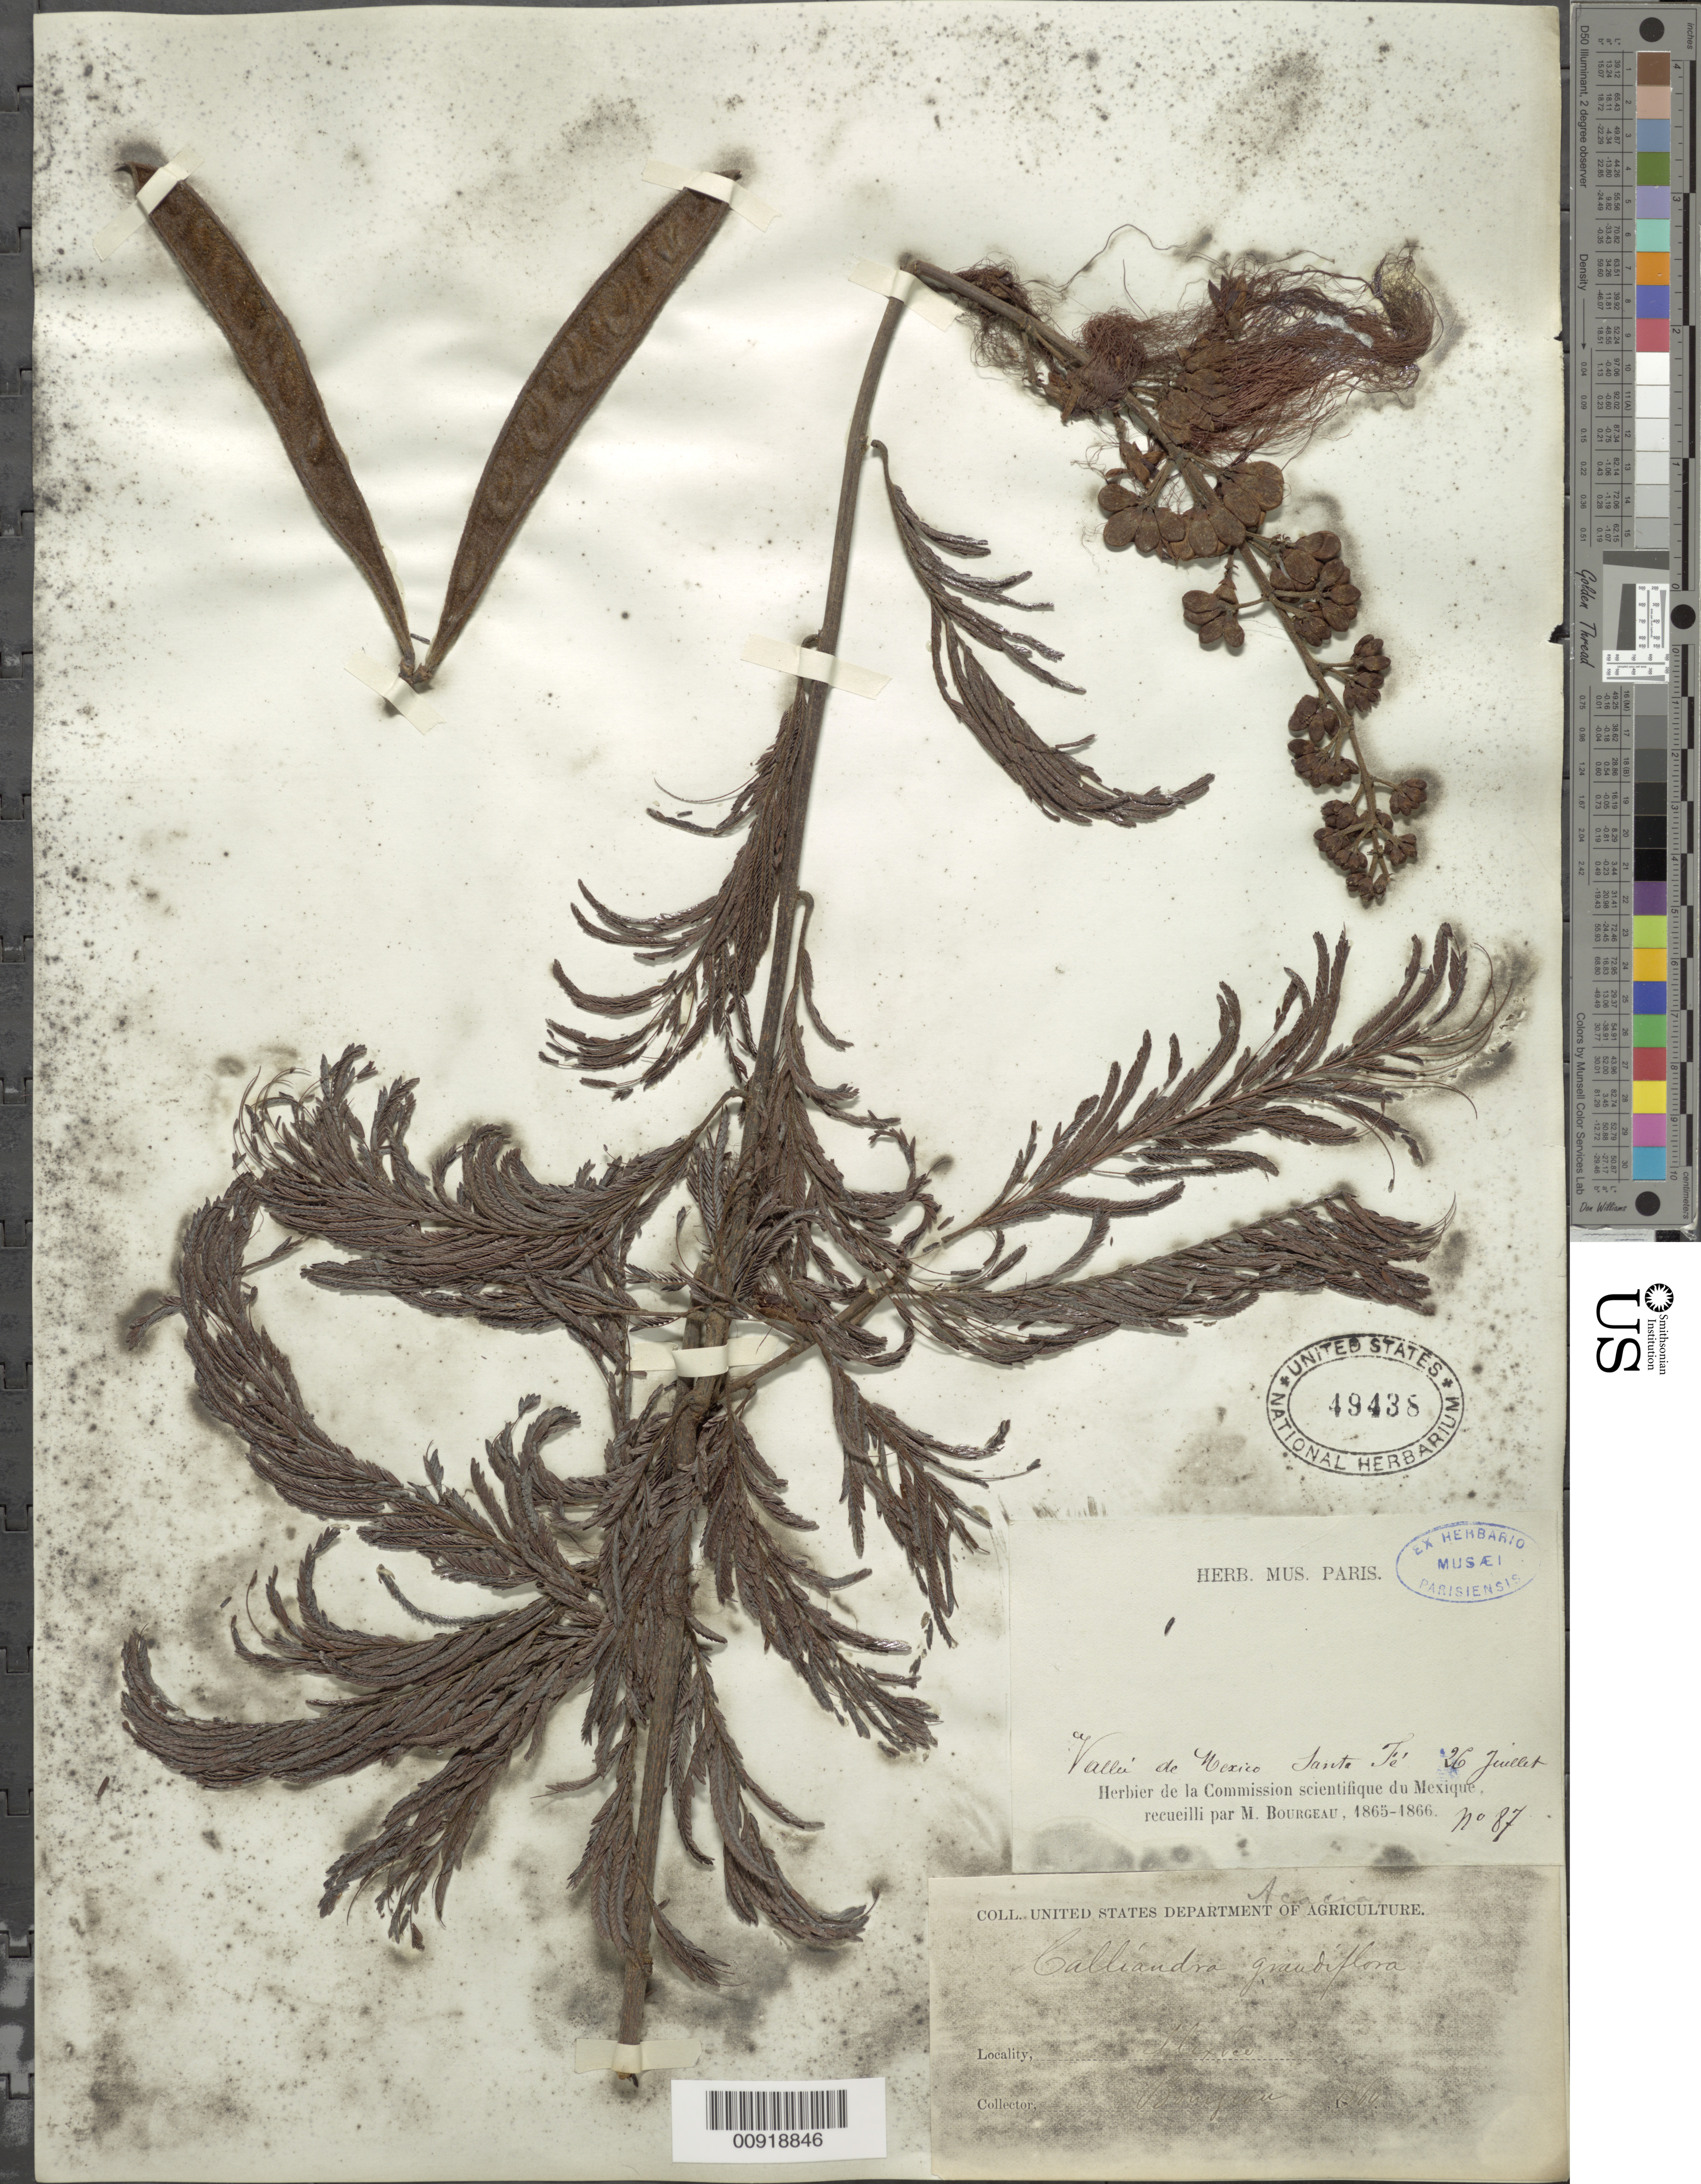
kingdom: Plantae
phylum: Tracheophyta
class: Magnoliopsida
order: Fabales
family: Fabaceae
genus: Calliandra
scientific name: Calliandra grandiflora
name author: (L'Hér.) Benth.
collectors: E. Bourgeau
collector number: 87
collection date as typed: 26 Jul 1866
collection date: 1866-07-26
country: Mexico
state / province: Distrito Federal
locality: Vallée de Mexico, Santa Fé.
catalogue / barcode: US 49438